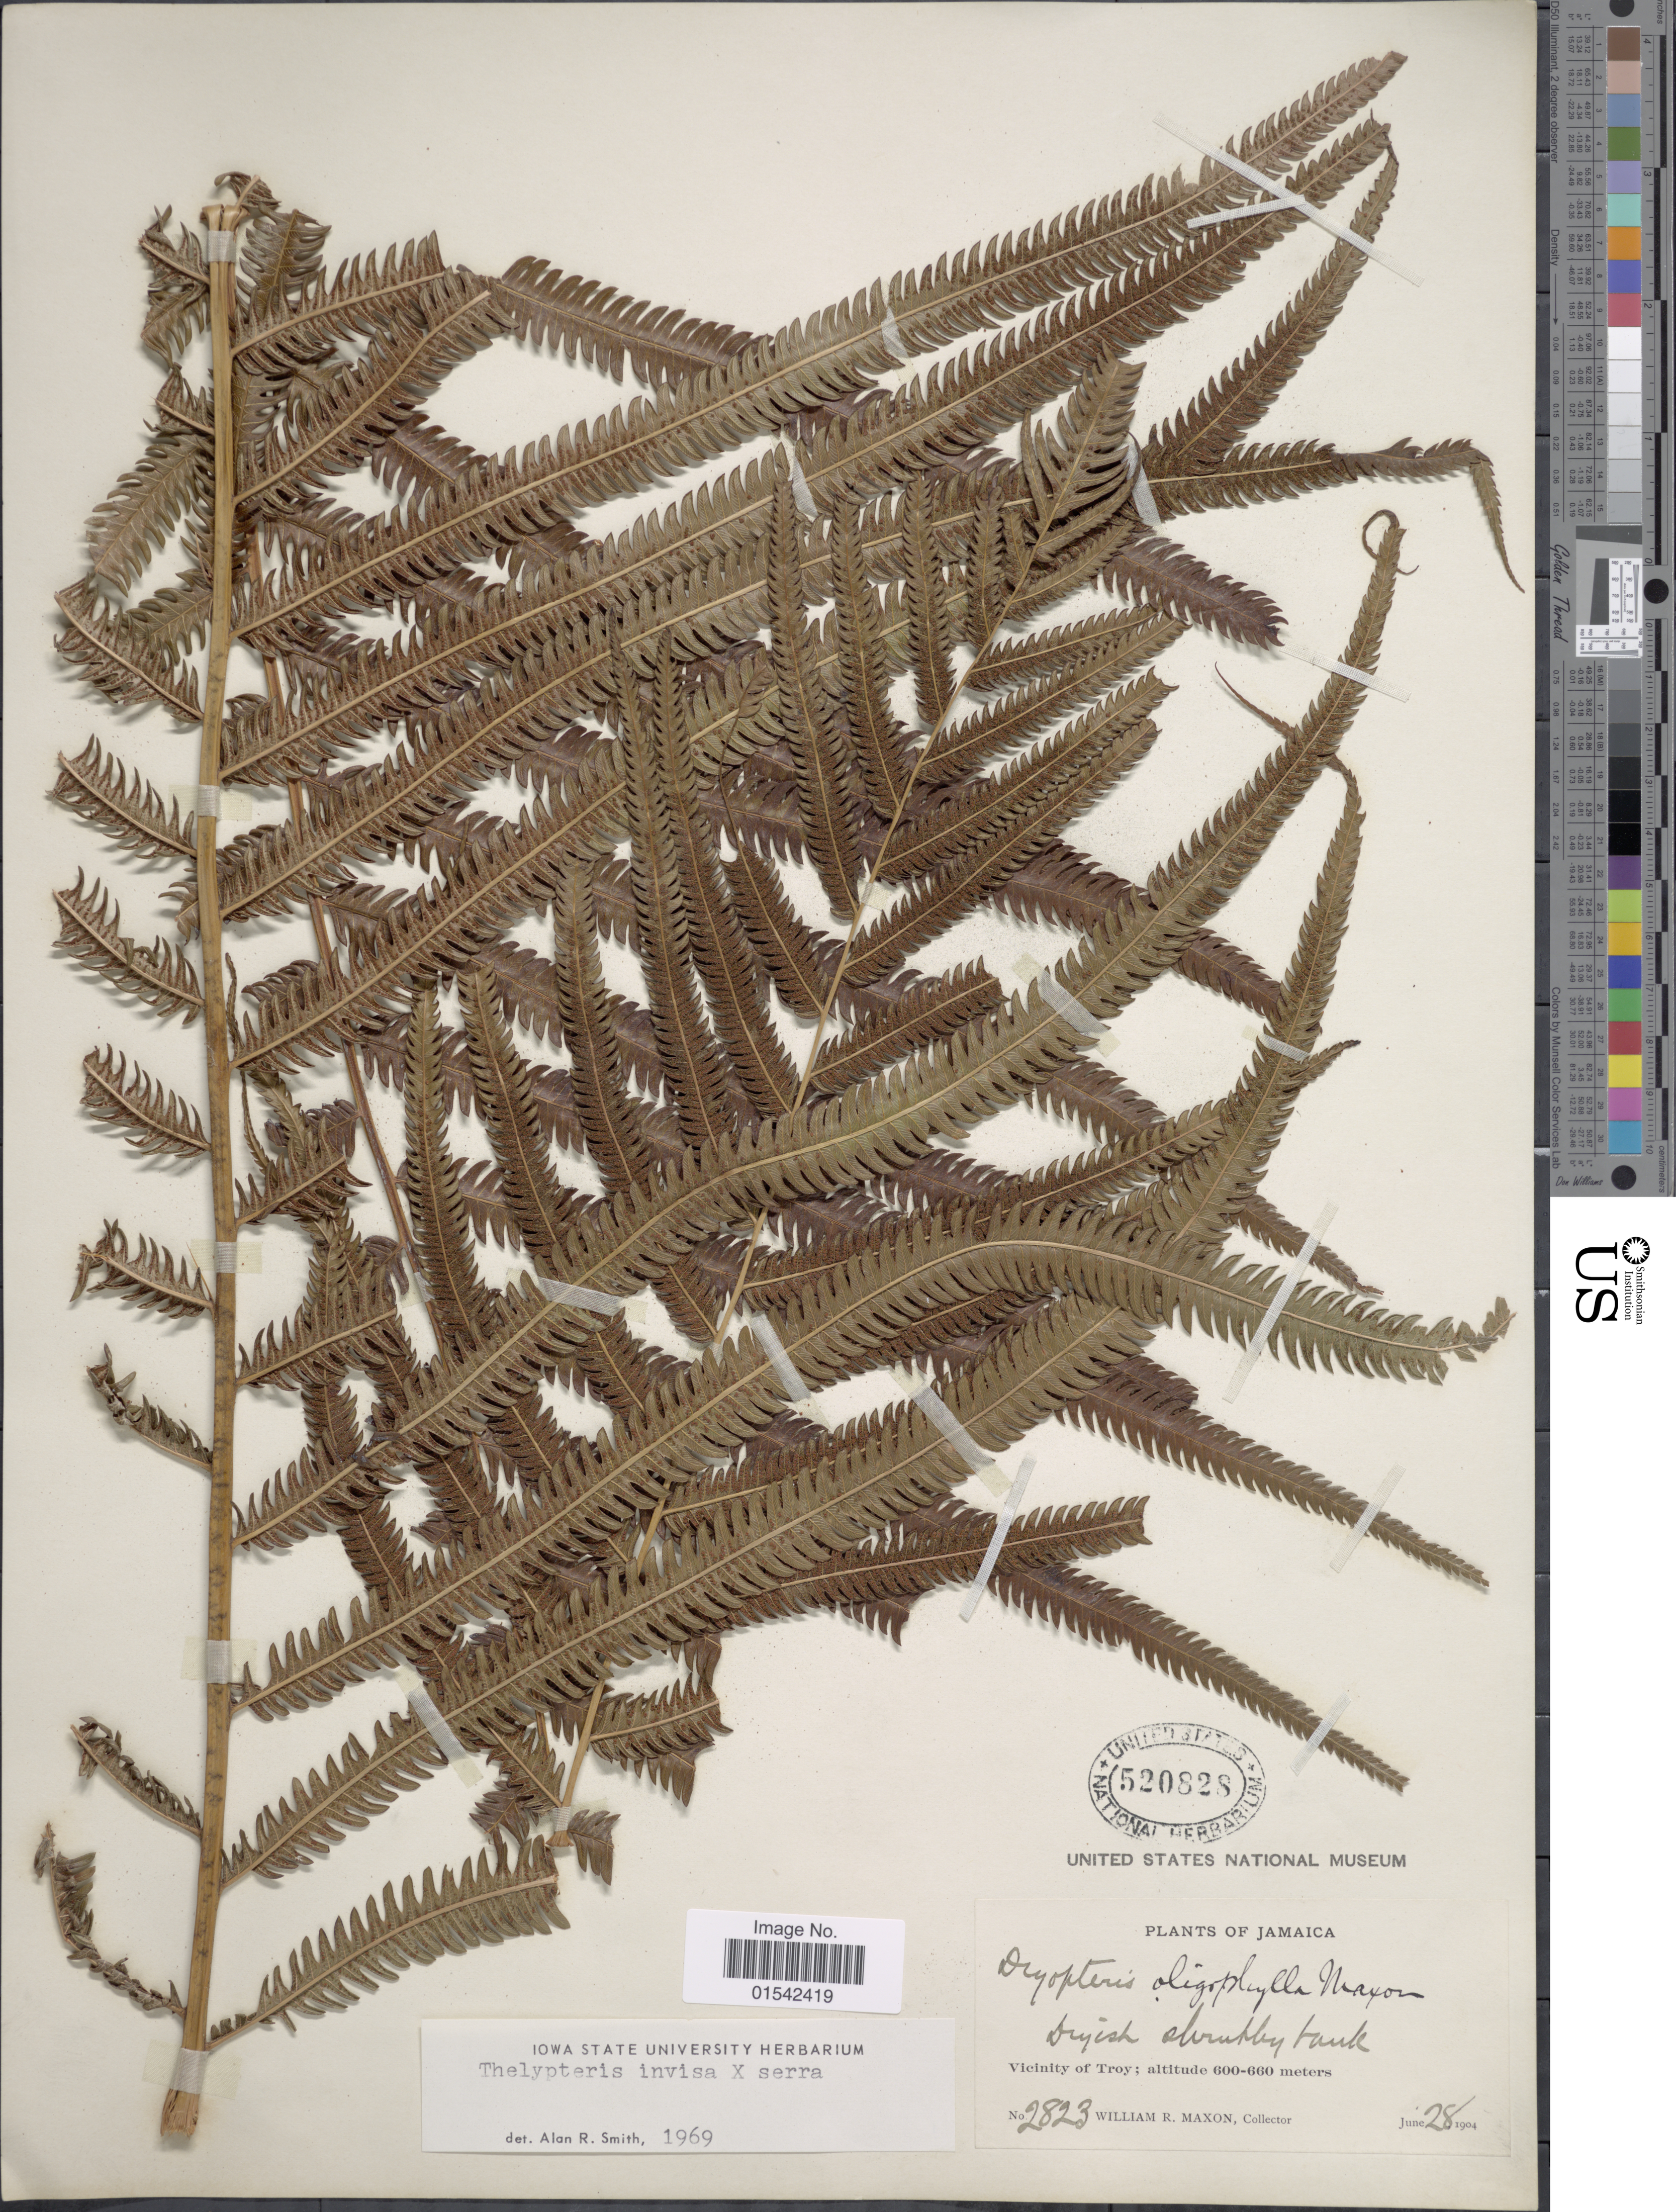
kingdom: Plantae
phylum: Tracheophyta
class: Polypodiopsida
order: Polypodiales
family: Thelypteridaceae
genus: Cyclosorus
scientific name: x C. serra (Sw.) Farw.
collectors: W. R. Maxon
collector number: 2823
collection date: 1904-06-28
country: Jamaica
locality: Vicinity of Troy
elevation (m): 600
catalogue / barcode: US 520828